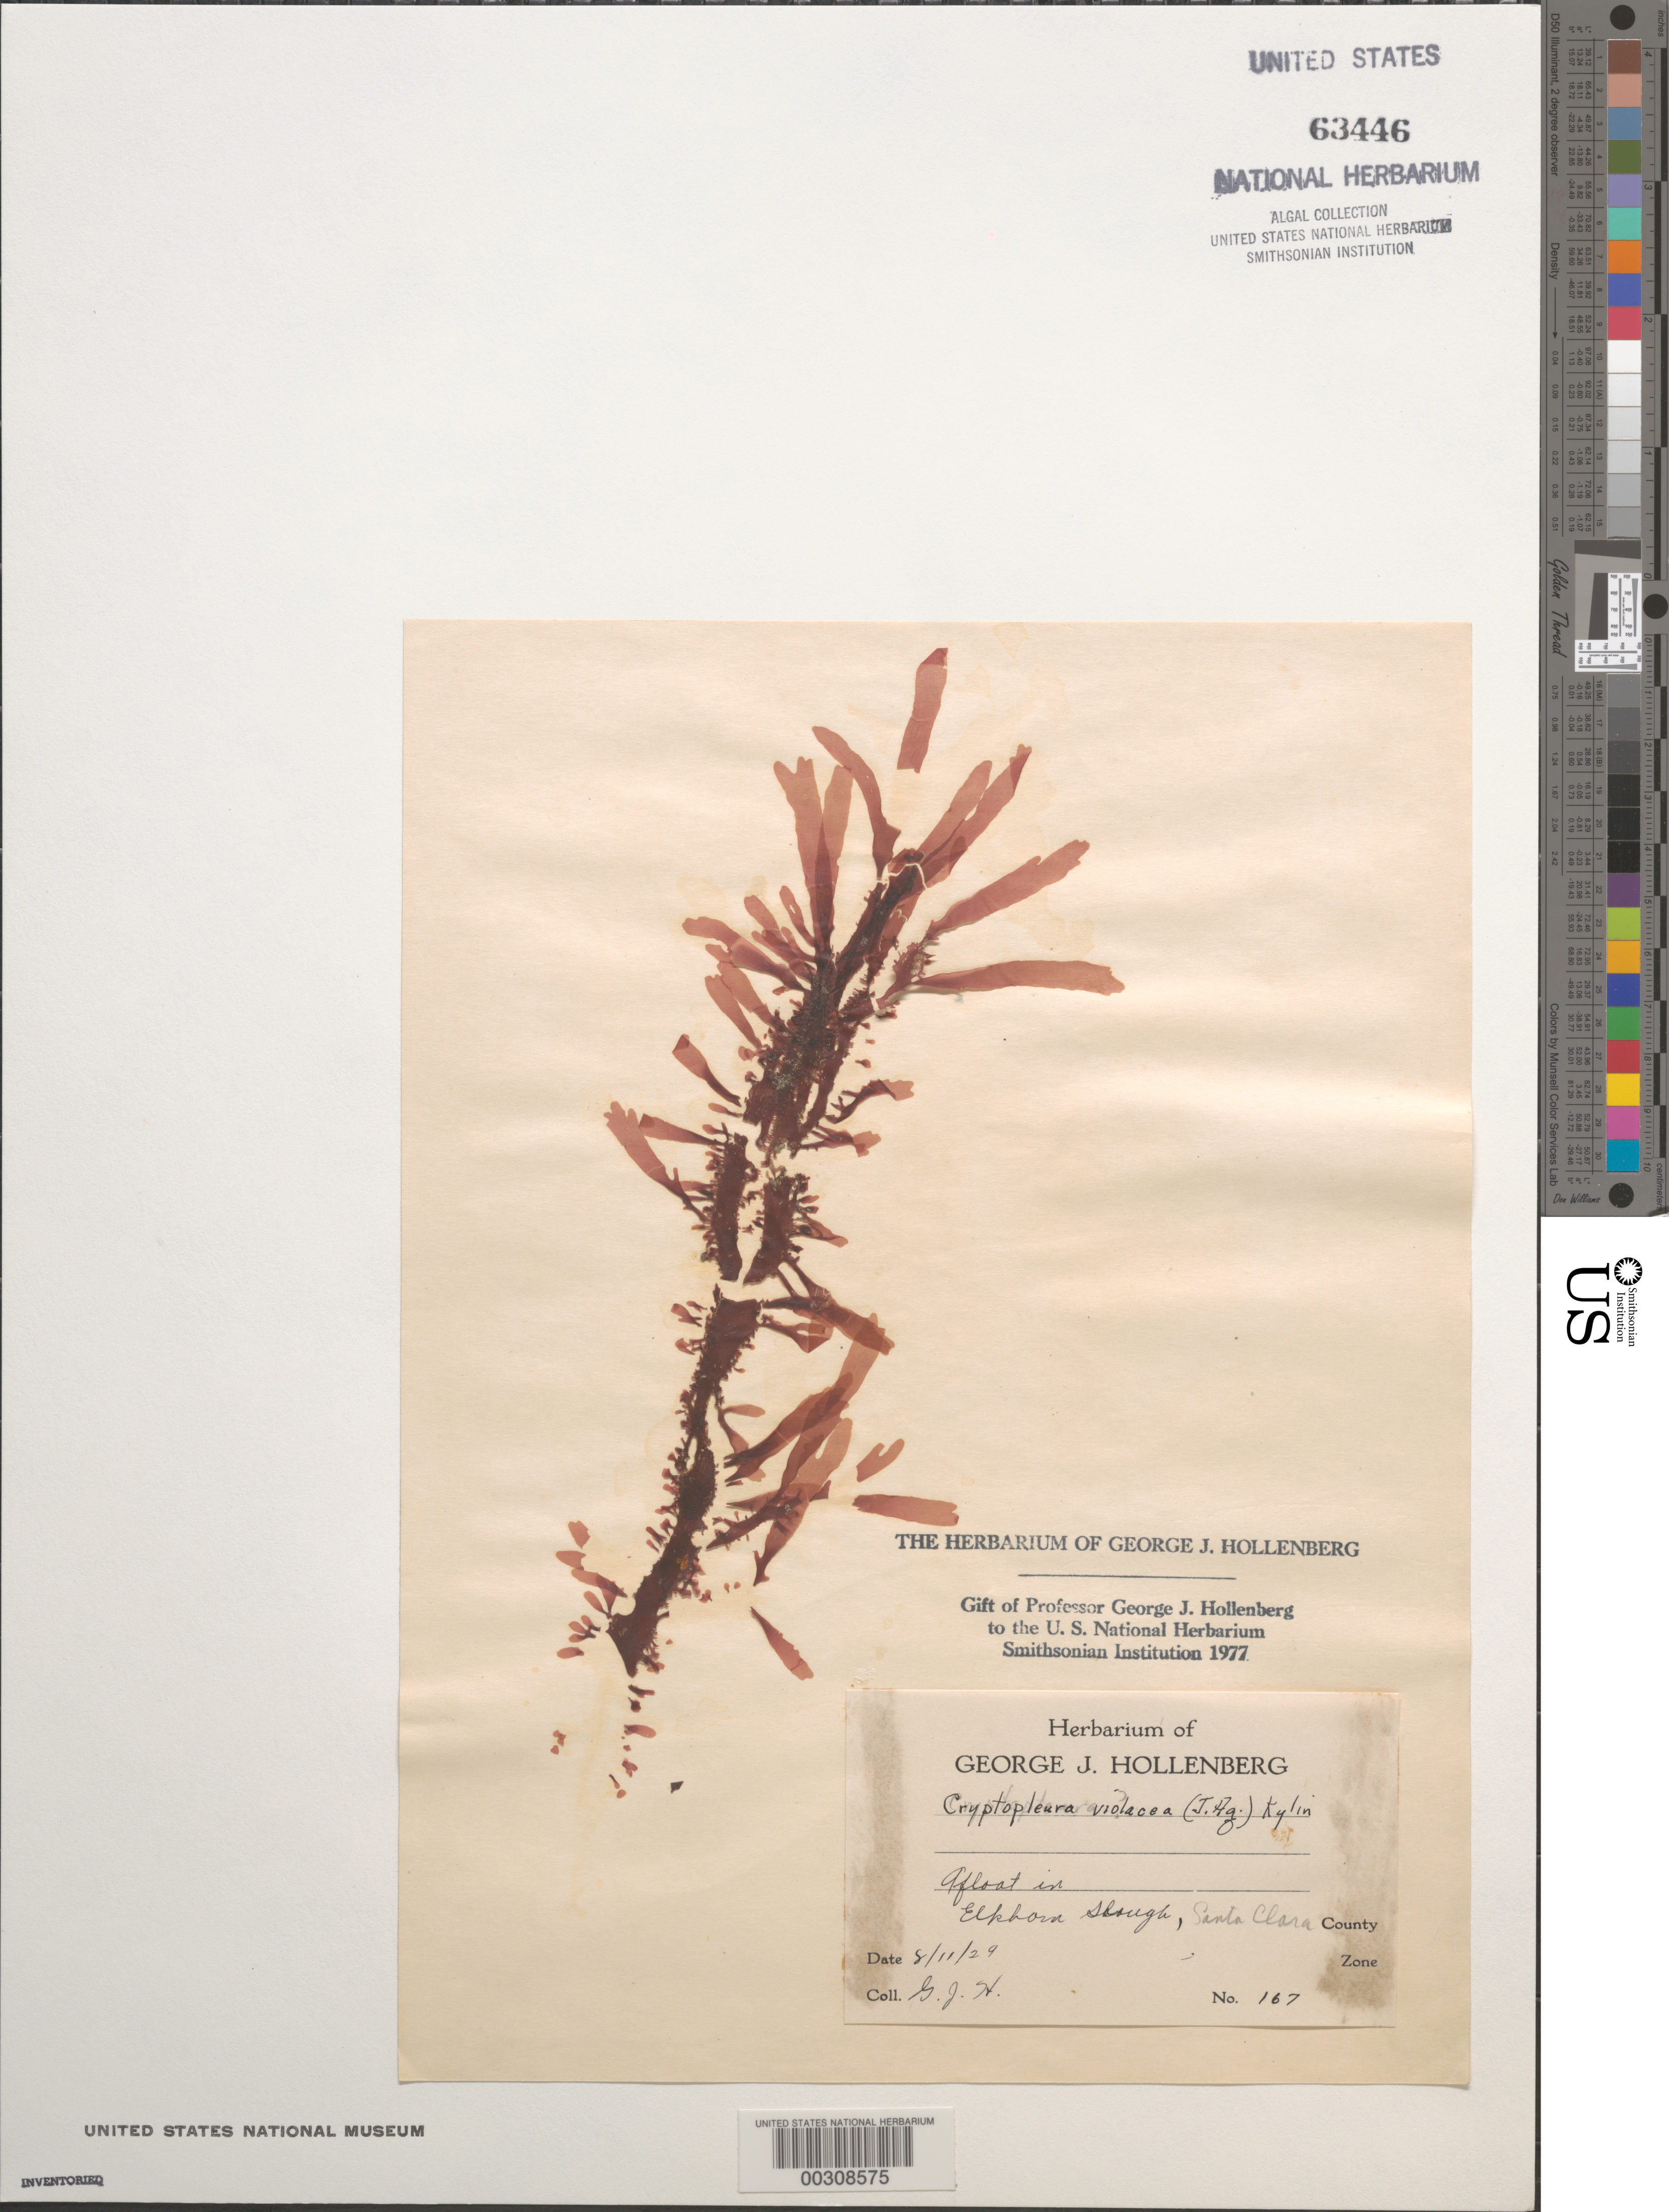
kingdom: Plantae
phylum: Rhodophyta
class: Florideophyceae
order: Ceramiales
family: Delesseriaceae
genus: Cryptopleura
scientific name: Cryptopleura violacea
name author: (J. Ag.) Kylin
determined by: Hollenberg, George J.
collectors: G. Hollenberg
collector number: GJH 167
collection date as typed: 11 Aug 1929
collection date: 1929-08-11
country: United States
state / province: California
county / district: Santa Clara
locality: Elkhorn Slough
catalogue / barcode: US 63446